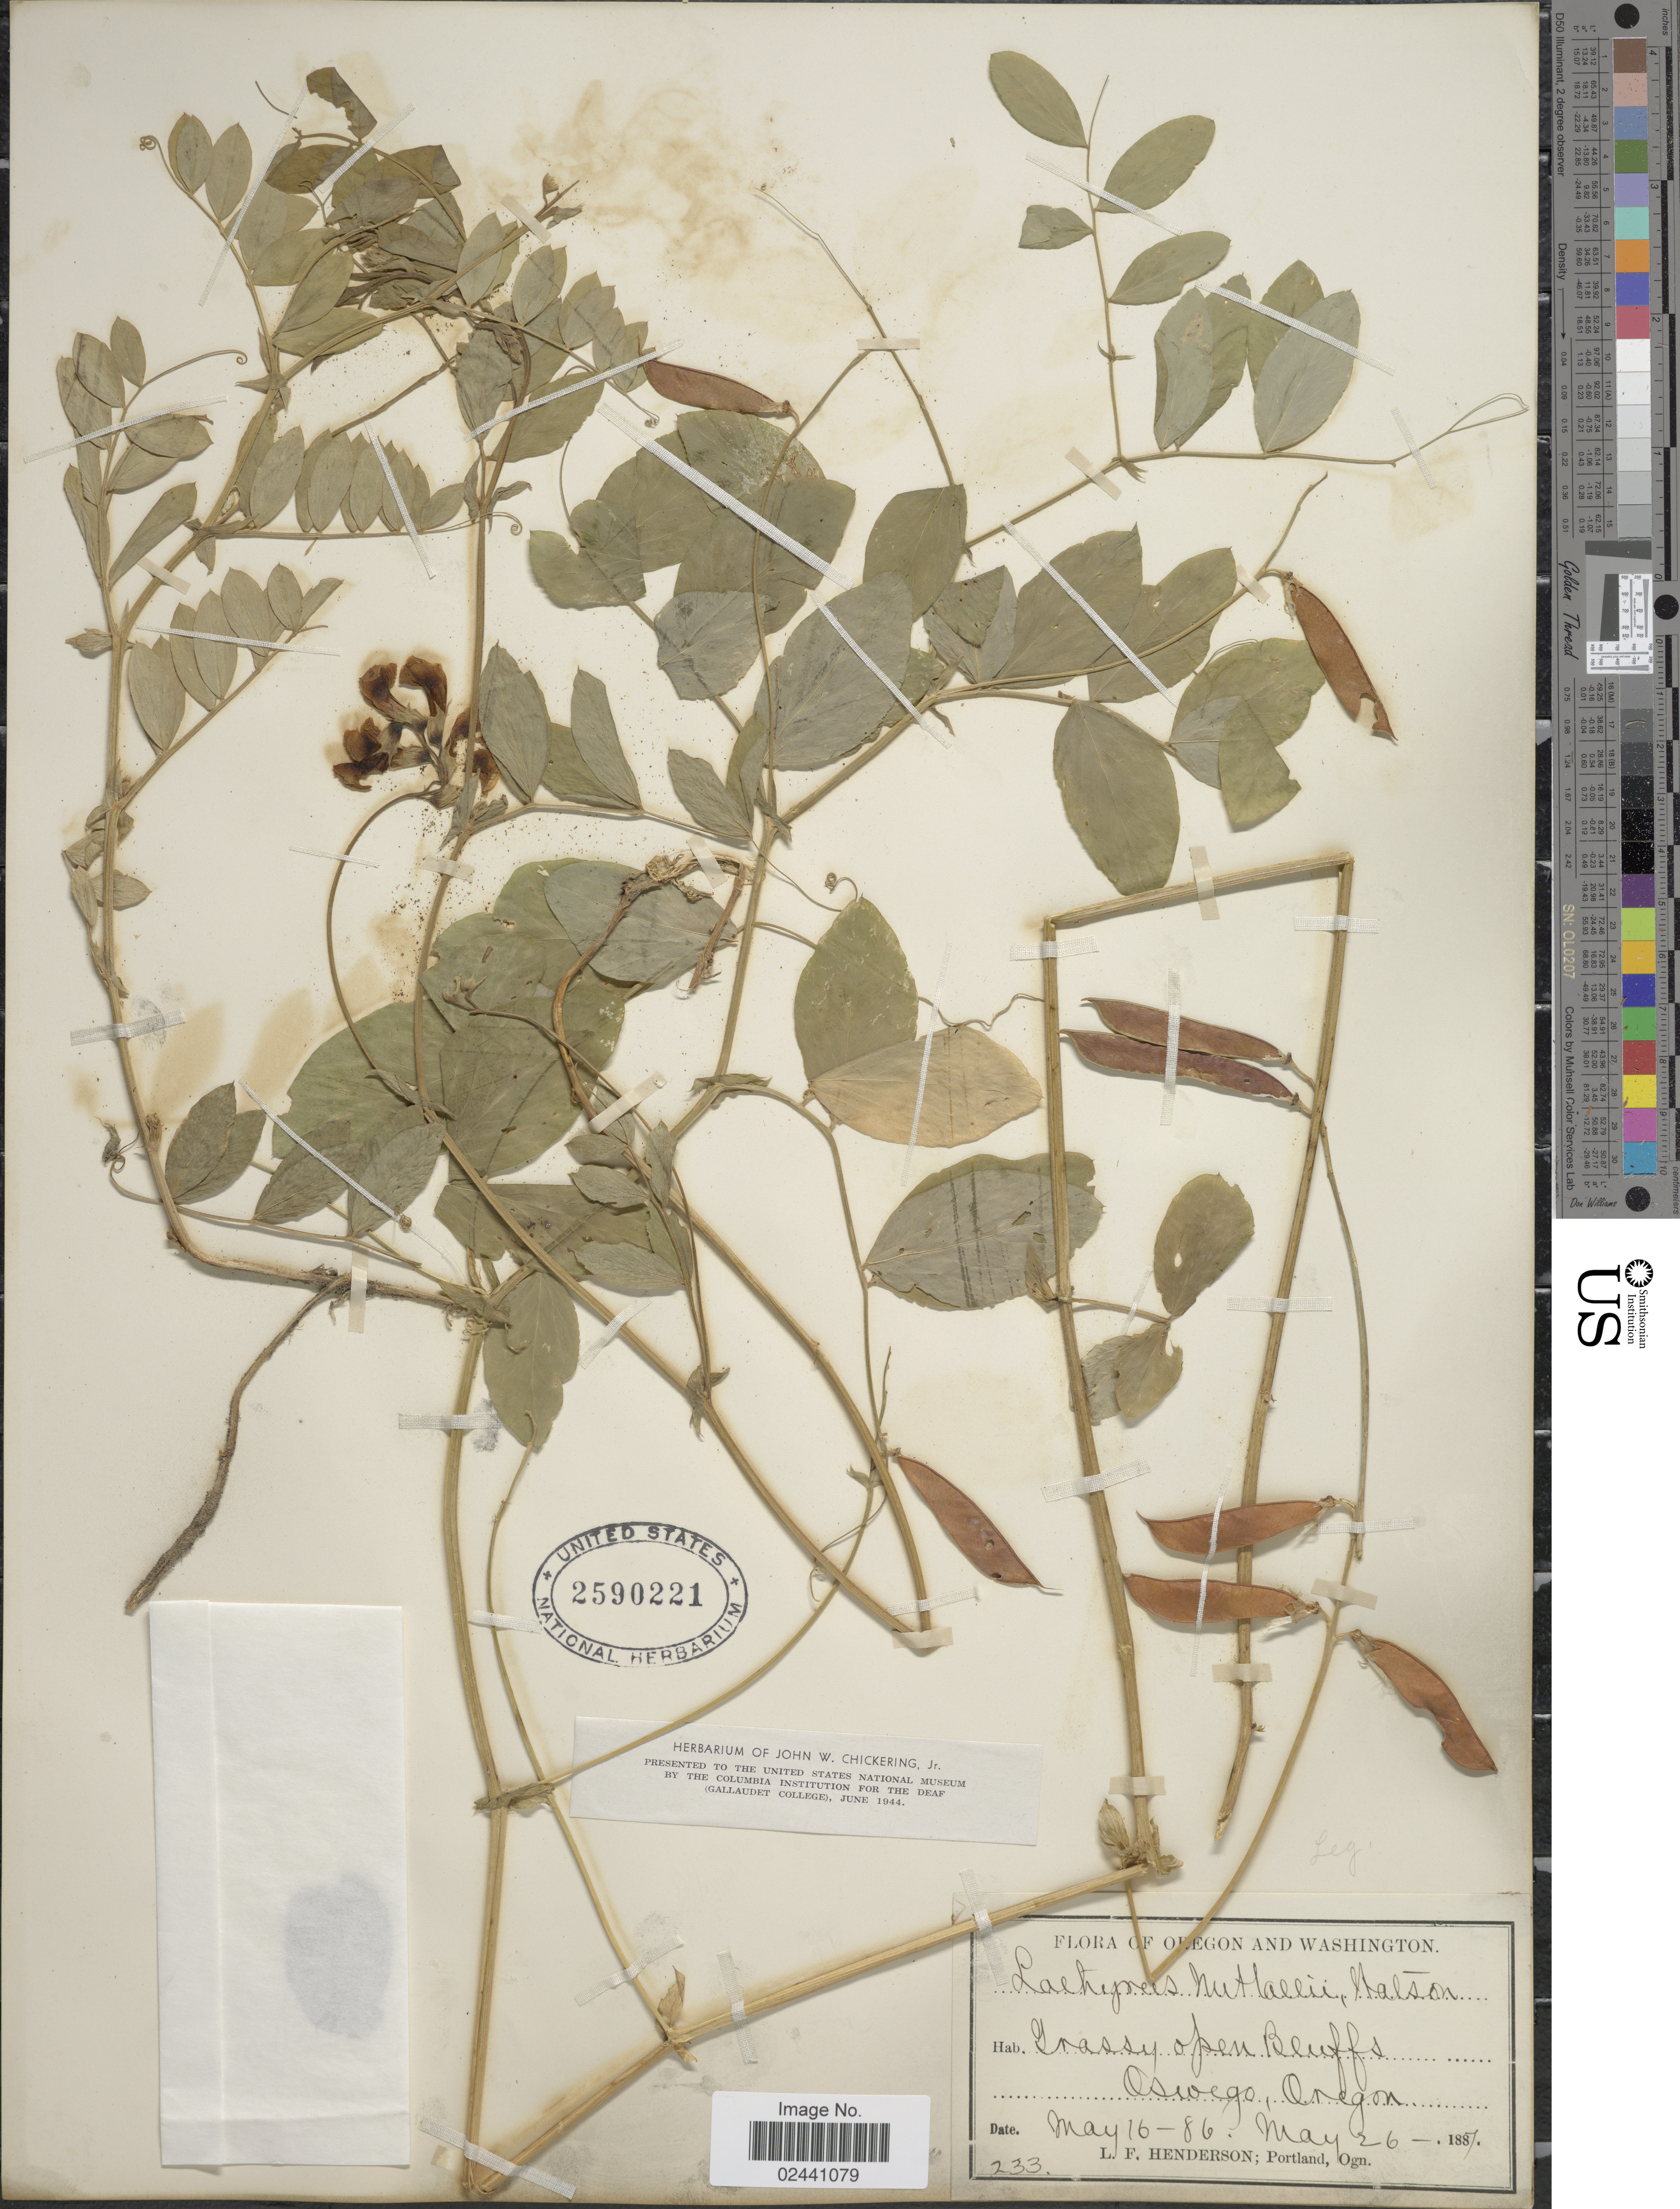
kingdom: Plantae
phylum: Tracheophyta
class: Magnoliopsida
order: Fabales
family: Fabaceae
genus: Lathyrus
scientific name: Lathyrus nuttallii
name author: S. Watson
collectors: L. Henderson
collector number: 233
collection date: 1886-05-16/1887-05-26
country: United States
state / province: Oregon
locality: Oswego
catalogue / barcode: US 2590221